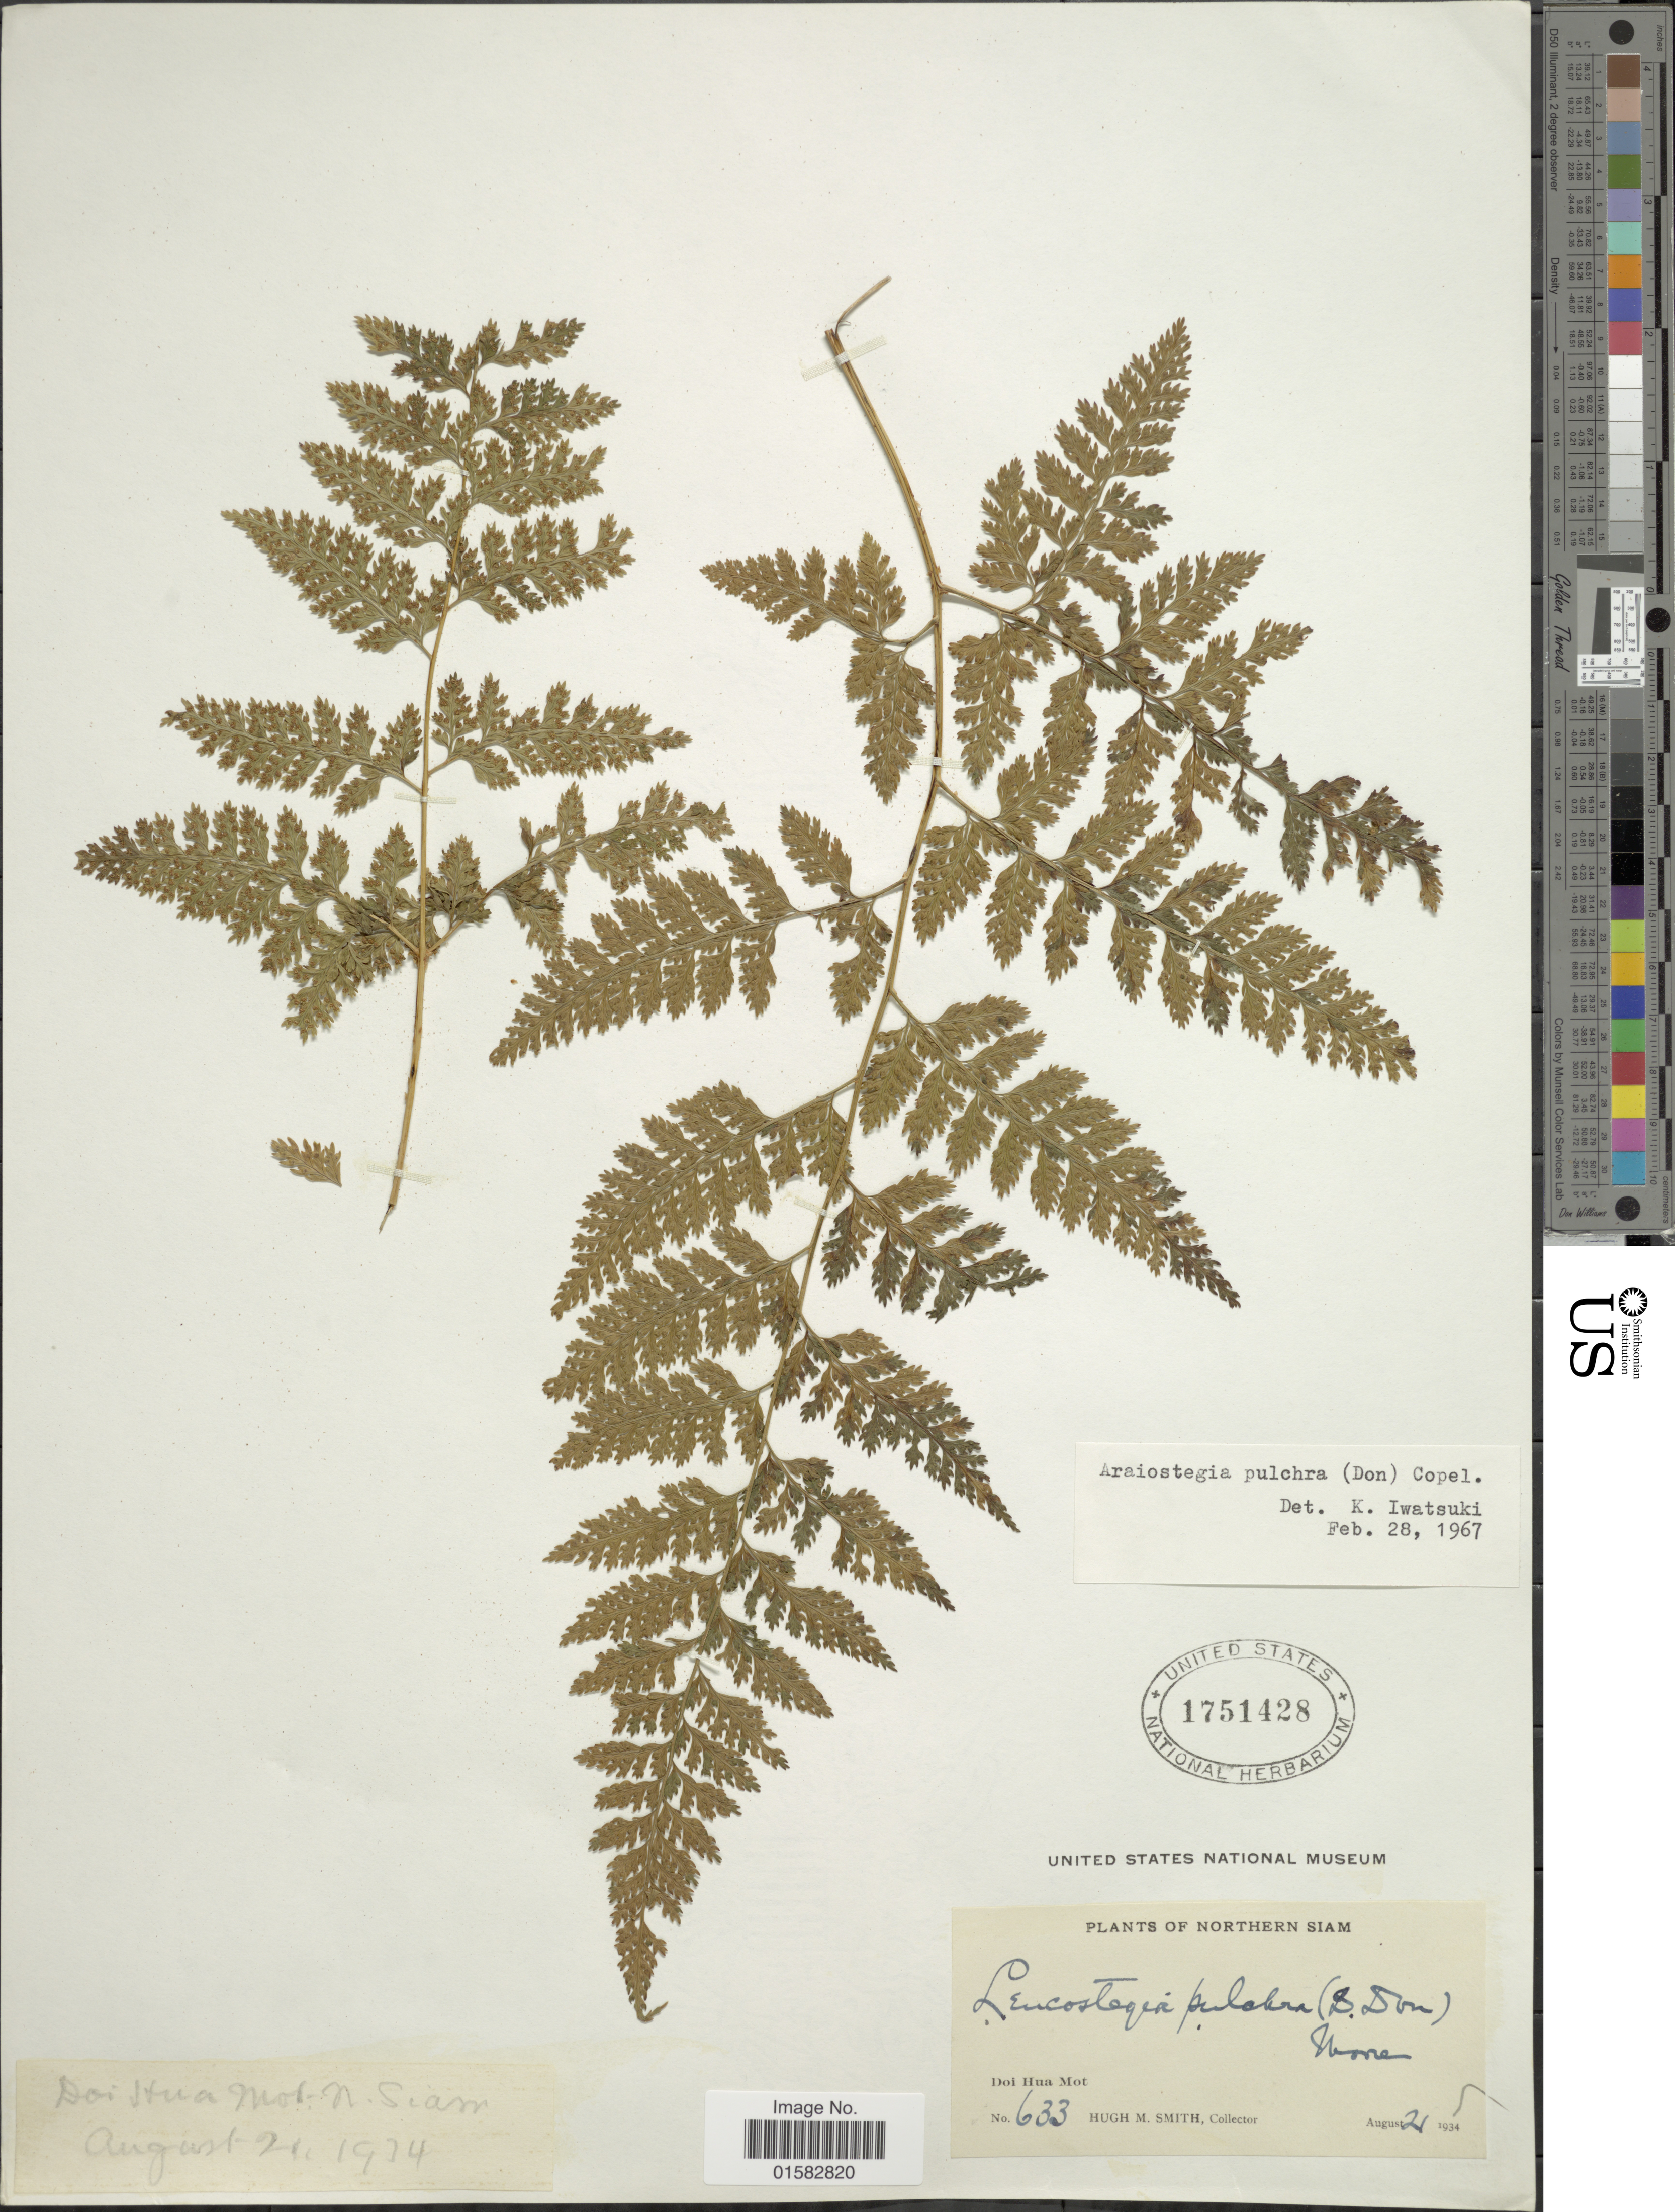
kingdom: Plantae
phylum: Tracheophyta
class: Polypodiopsida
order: Polypodiales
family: Davalliaceae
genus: Davallia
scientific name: Davallia pulchra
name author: D. Don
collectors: H. M. Smith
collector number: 633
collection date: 1934-08-21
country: Thailand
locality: Northern Siam, Doi Hua Mot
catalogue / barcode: US 1751428